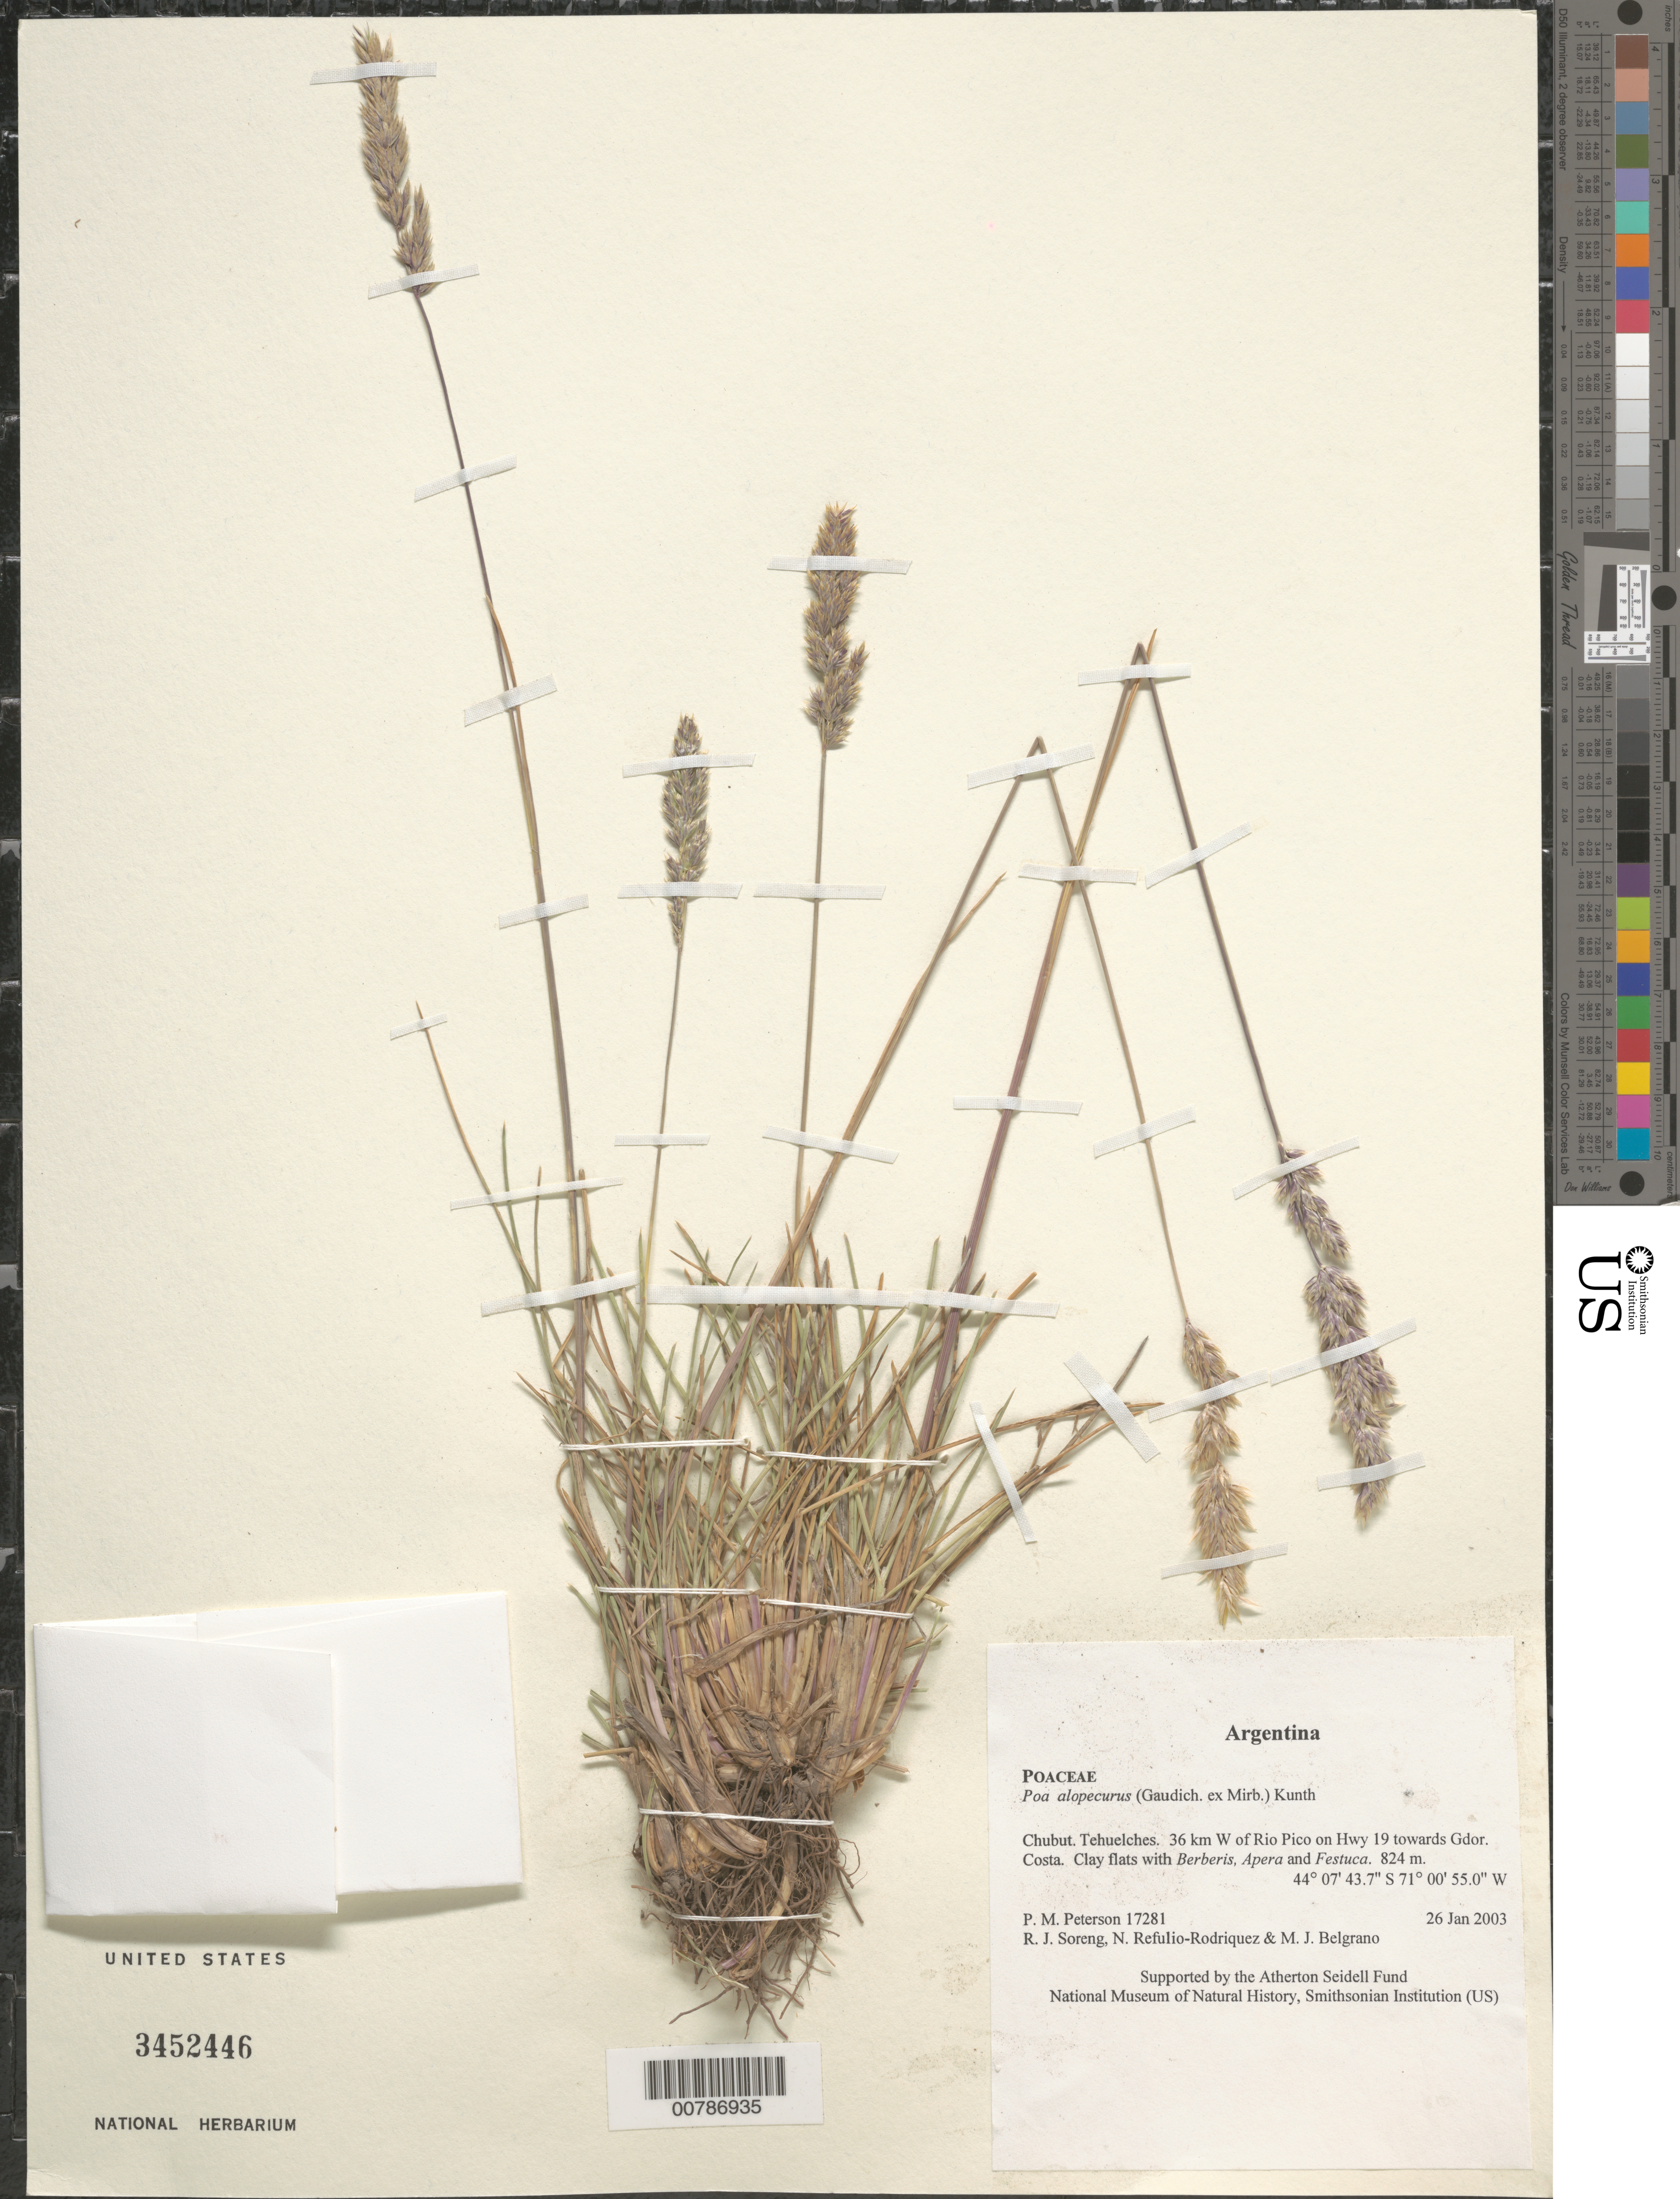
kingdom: Plantae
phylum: Tracheophyta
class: Liliopsida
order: Poales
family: Poaceae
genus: Poa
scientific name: Poa alopecurus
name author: (Gaudich. ex Mirb.) Kunth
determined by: Soreng, Robert J., Research Associate (BOT), Smithsonian Institution - National Museum of Natural History (UNITED STATES)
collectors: P. M. Peterson, R. J. Soreng, N. Refulio-Rodríguez & M. Belgrano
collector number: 17281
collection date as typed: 26 Jan 2003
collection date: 2003-01-26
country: Argentina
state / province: Chubut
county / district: Tehuelches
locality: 36 km W of Rio Pico on Hwy 19 towards Gdor. Costa. Clay flats with Berberis, Apera and Festuca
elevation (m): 824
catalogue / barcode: US 3452446